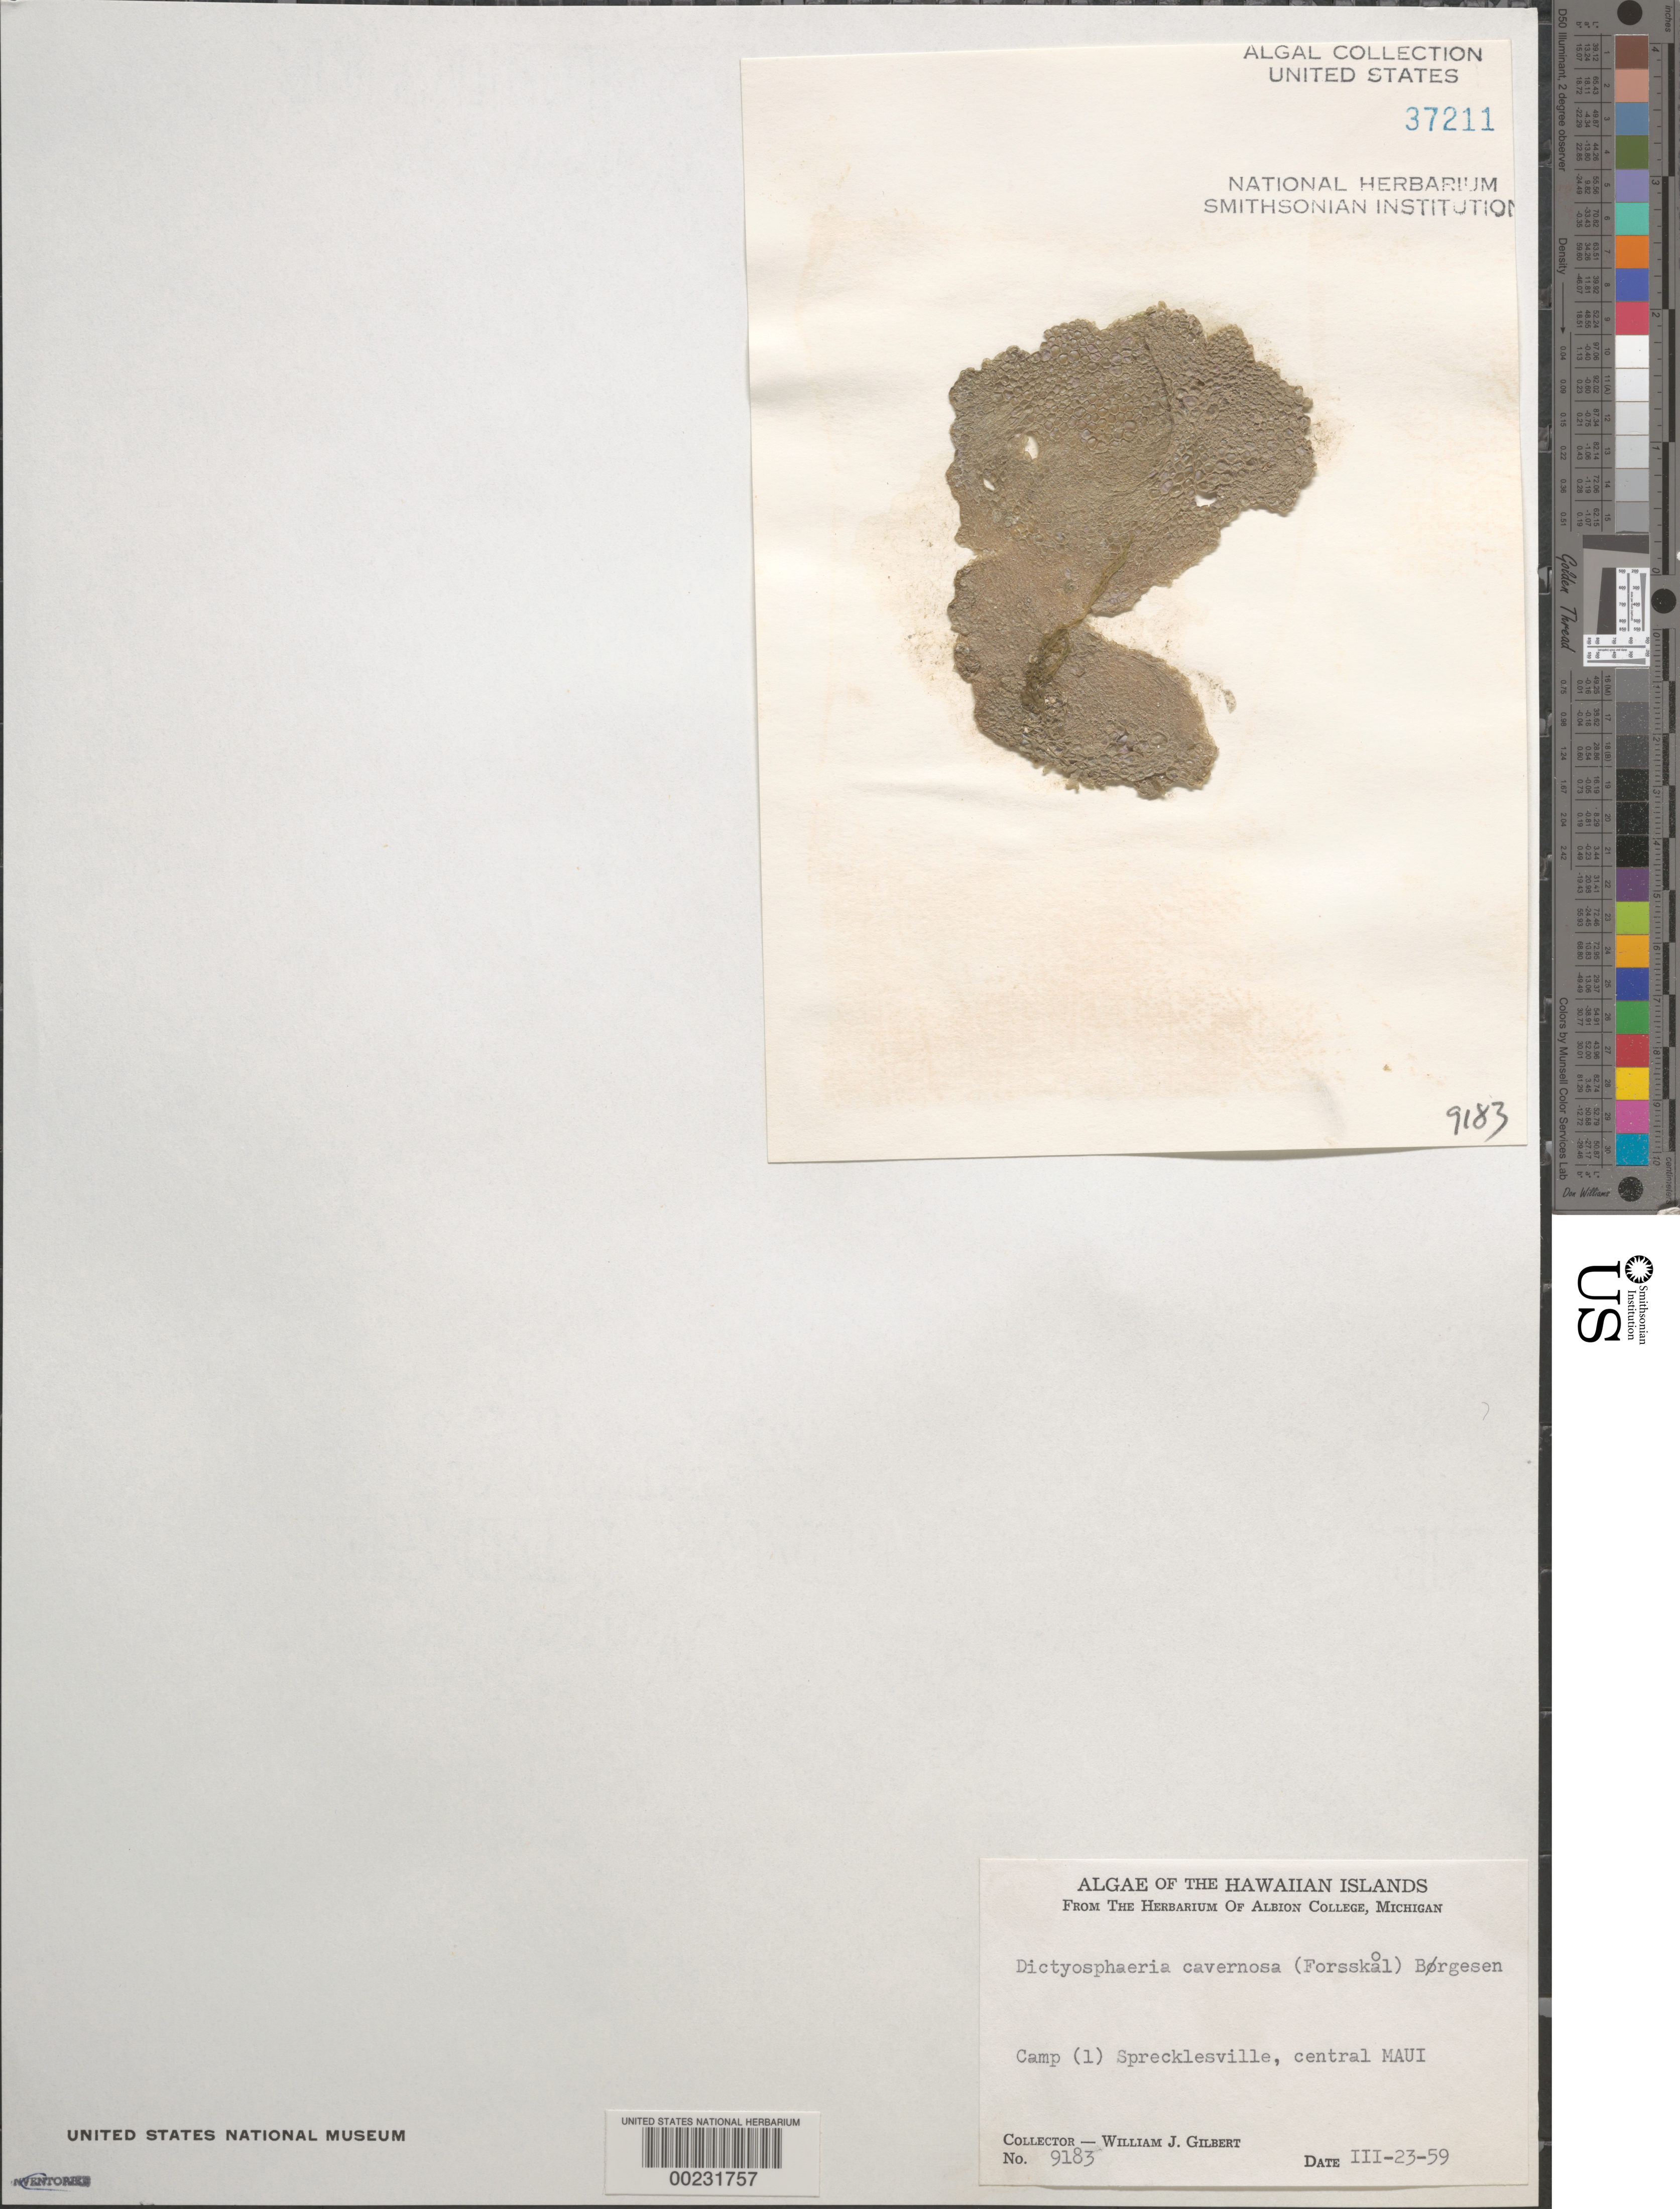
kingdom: Plantae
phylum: Chlorophyta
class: Ulvophyceae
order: Siphonocladales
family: Siphonocladaceae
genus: Dictyosphaeria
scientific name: Dictyosphaeria cavernosa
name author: (Forssk.) Børgesen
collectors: W. J. Gilbert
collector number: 9183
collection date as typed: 23 Mar 1959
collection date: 1959-03-23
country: United States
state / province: Hawaii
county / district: Maui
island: Maui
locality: Spreckelsville (Sprecklesville)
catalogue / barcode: US 37211